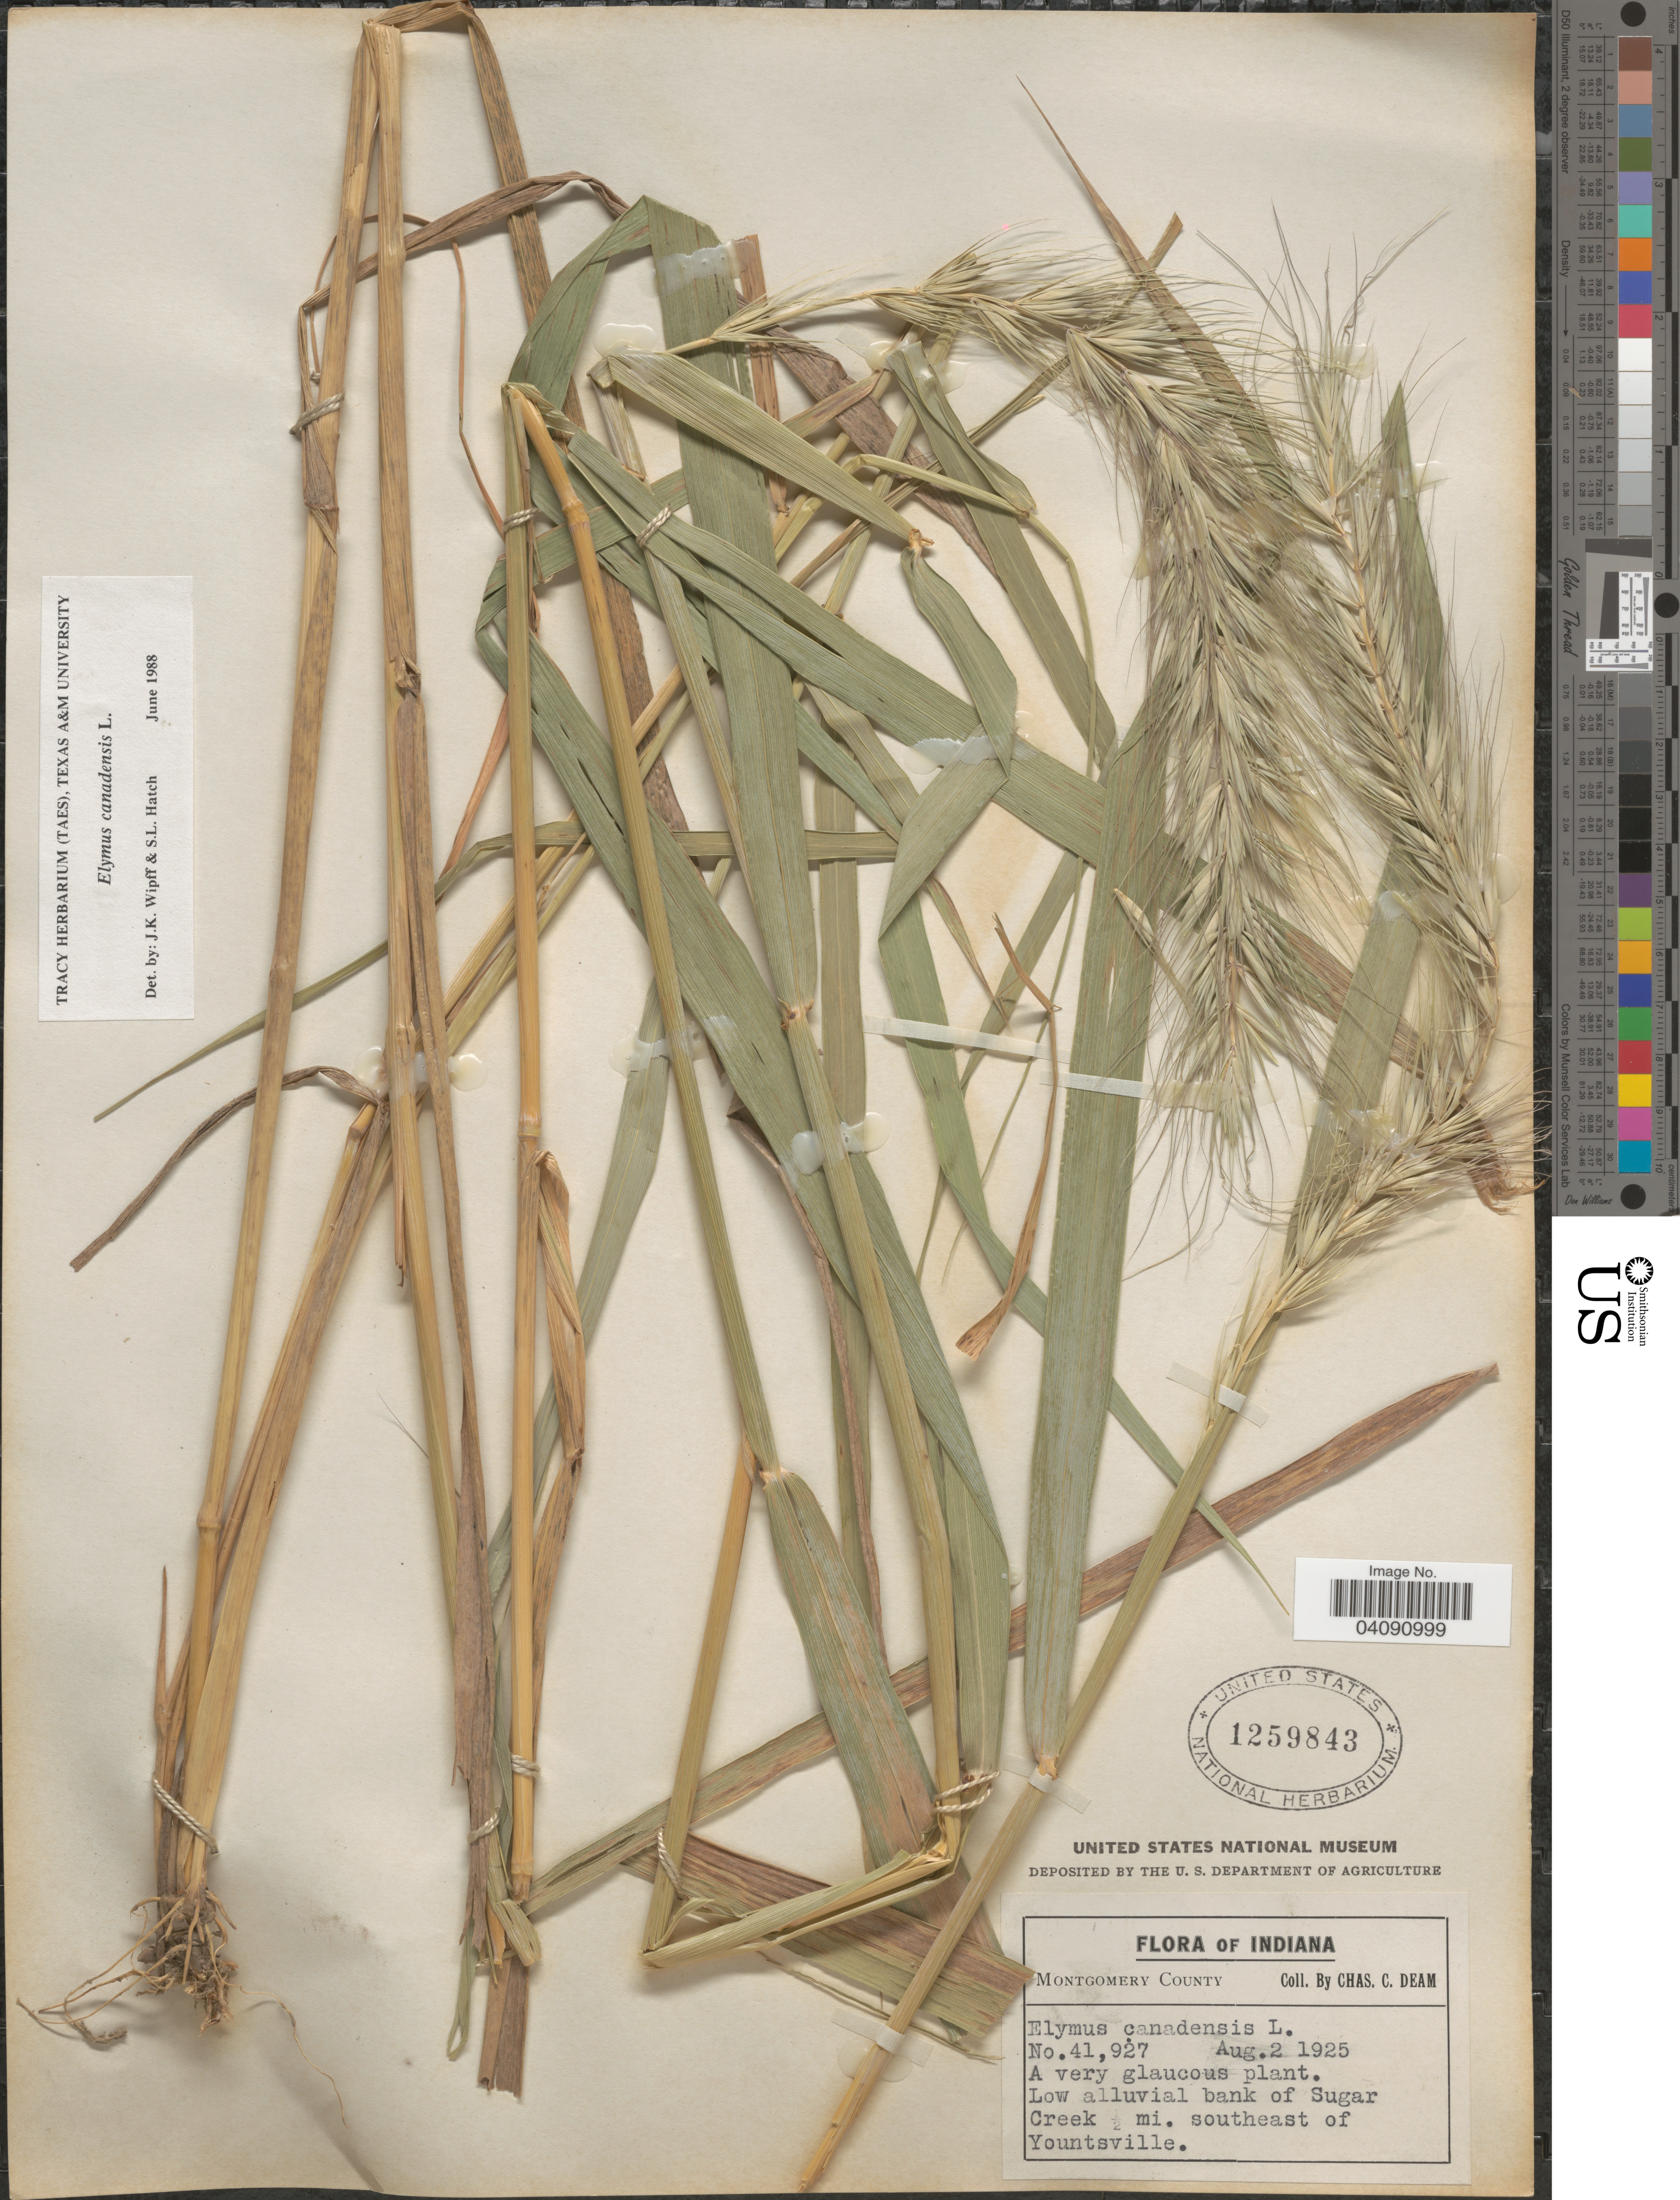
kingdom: Plantae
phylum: Tracheophyta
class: Liliopsida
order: Poales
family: Poaceae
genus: Elymus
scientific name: Elymus canadensis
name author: L.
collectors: C. C. Deam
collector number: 41927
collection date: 1925-08-02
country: United States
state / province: Indiana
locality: Montgomery County. Low alluvial bank of Sugar Creek ½ mi. southeast of Yountsville.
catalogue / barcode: US 1259843